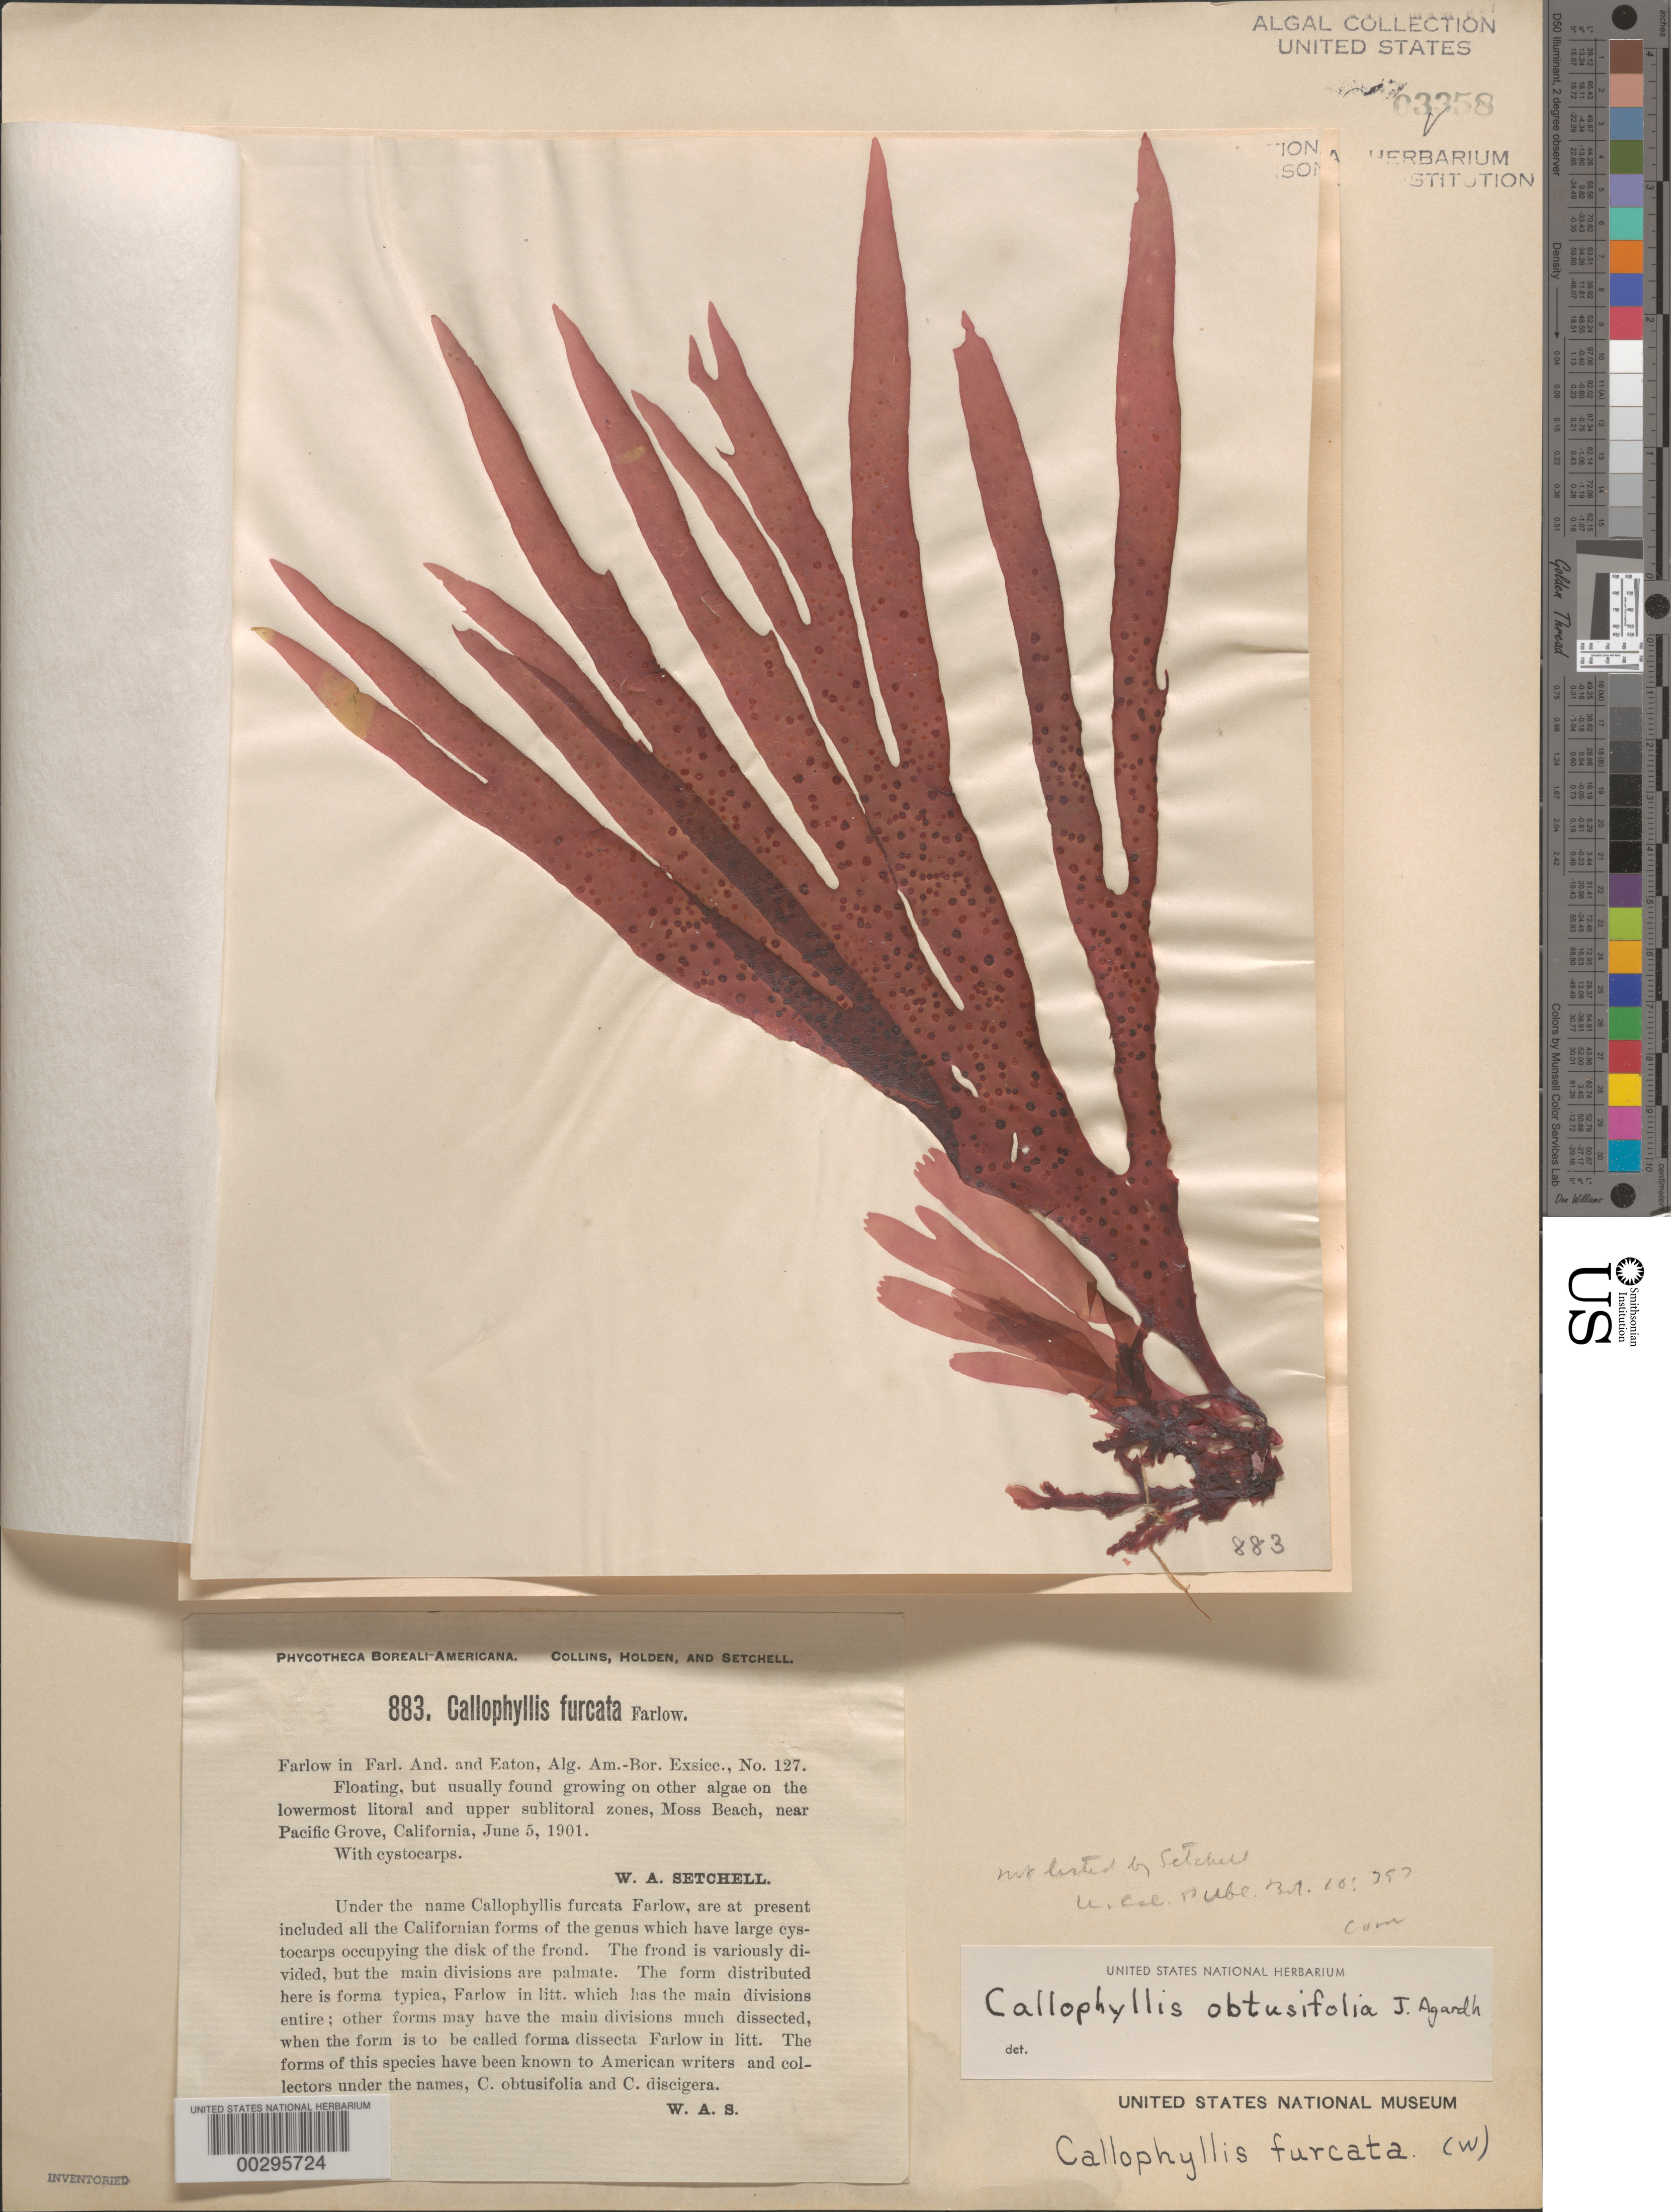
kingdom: Plantae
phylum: Rhodophyta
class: Florideophyceae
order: Gigartinales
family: Kallymeniaceae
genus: Callophyllis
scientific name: Callophyllis obtusifolia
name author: J. Agardh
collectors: W. Setchell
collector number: PB-A 883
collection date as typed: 05 Jun 1901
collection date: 1901-06-05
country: United States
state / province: California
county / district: Monterey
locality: Moss Beach, near Pacific Grove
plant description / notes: Collins, Holden & Setchell, Phycotheca Boreali-Americana, as Callophyllis furcata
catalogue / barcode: US 3358